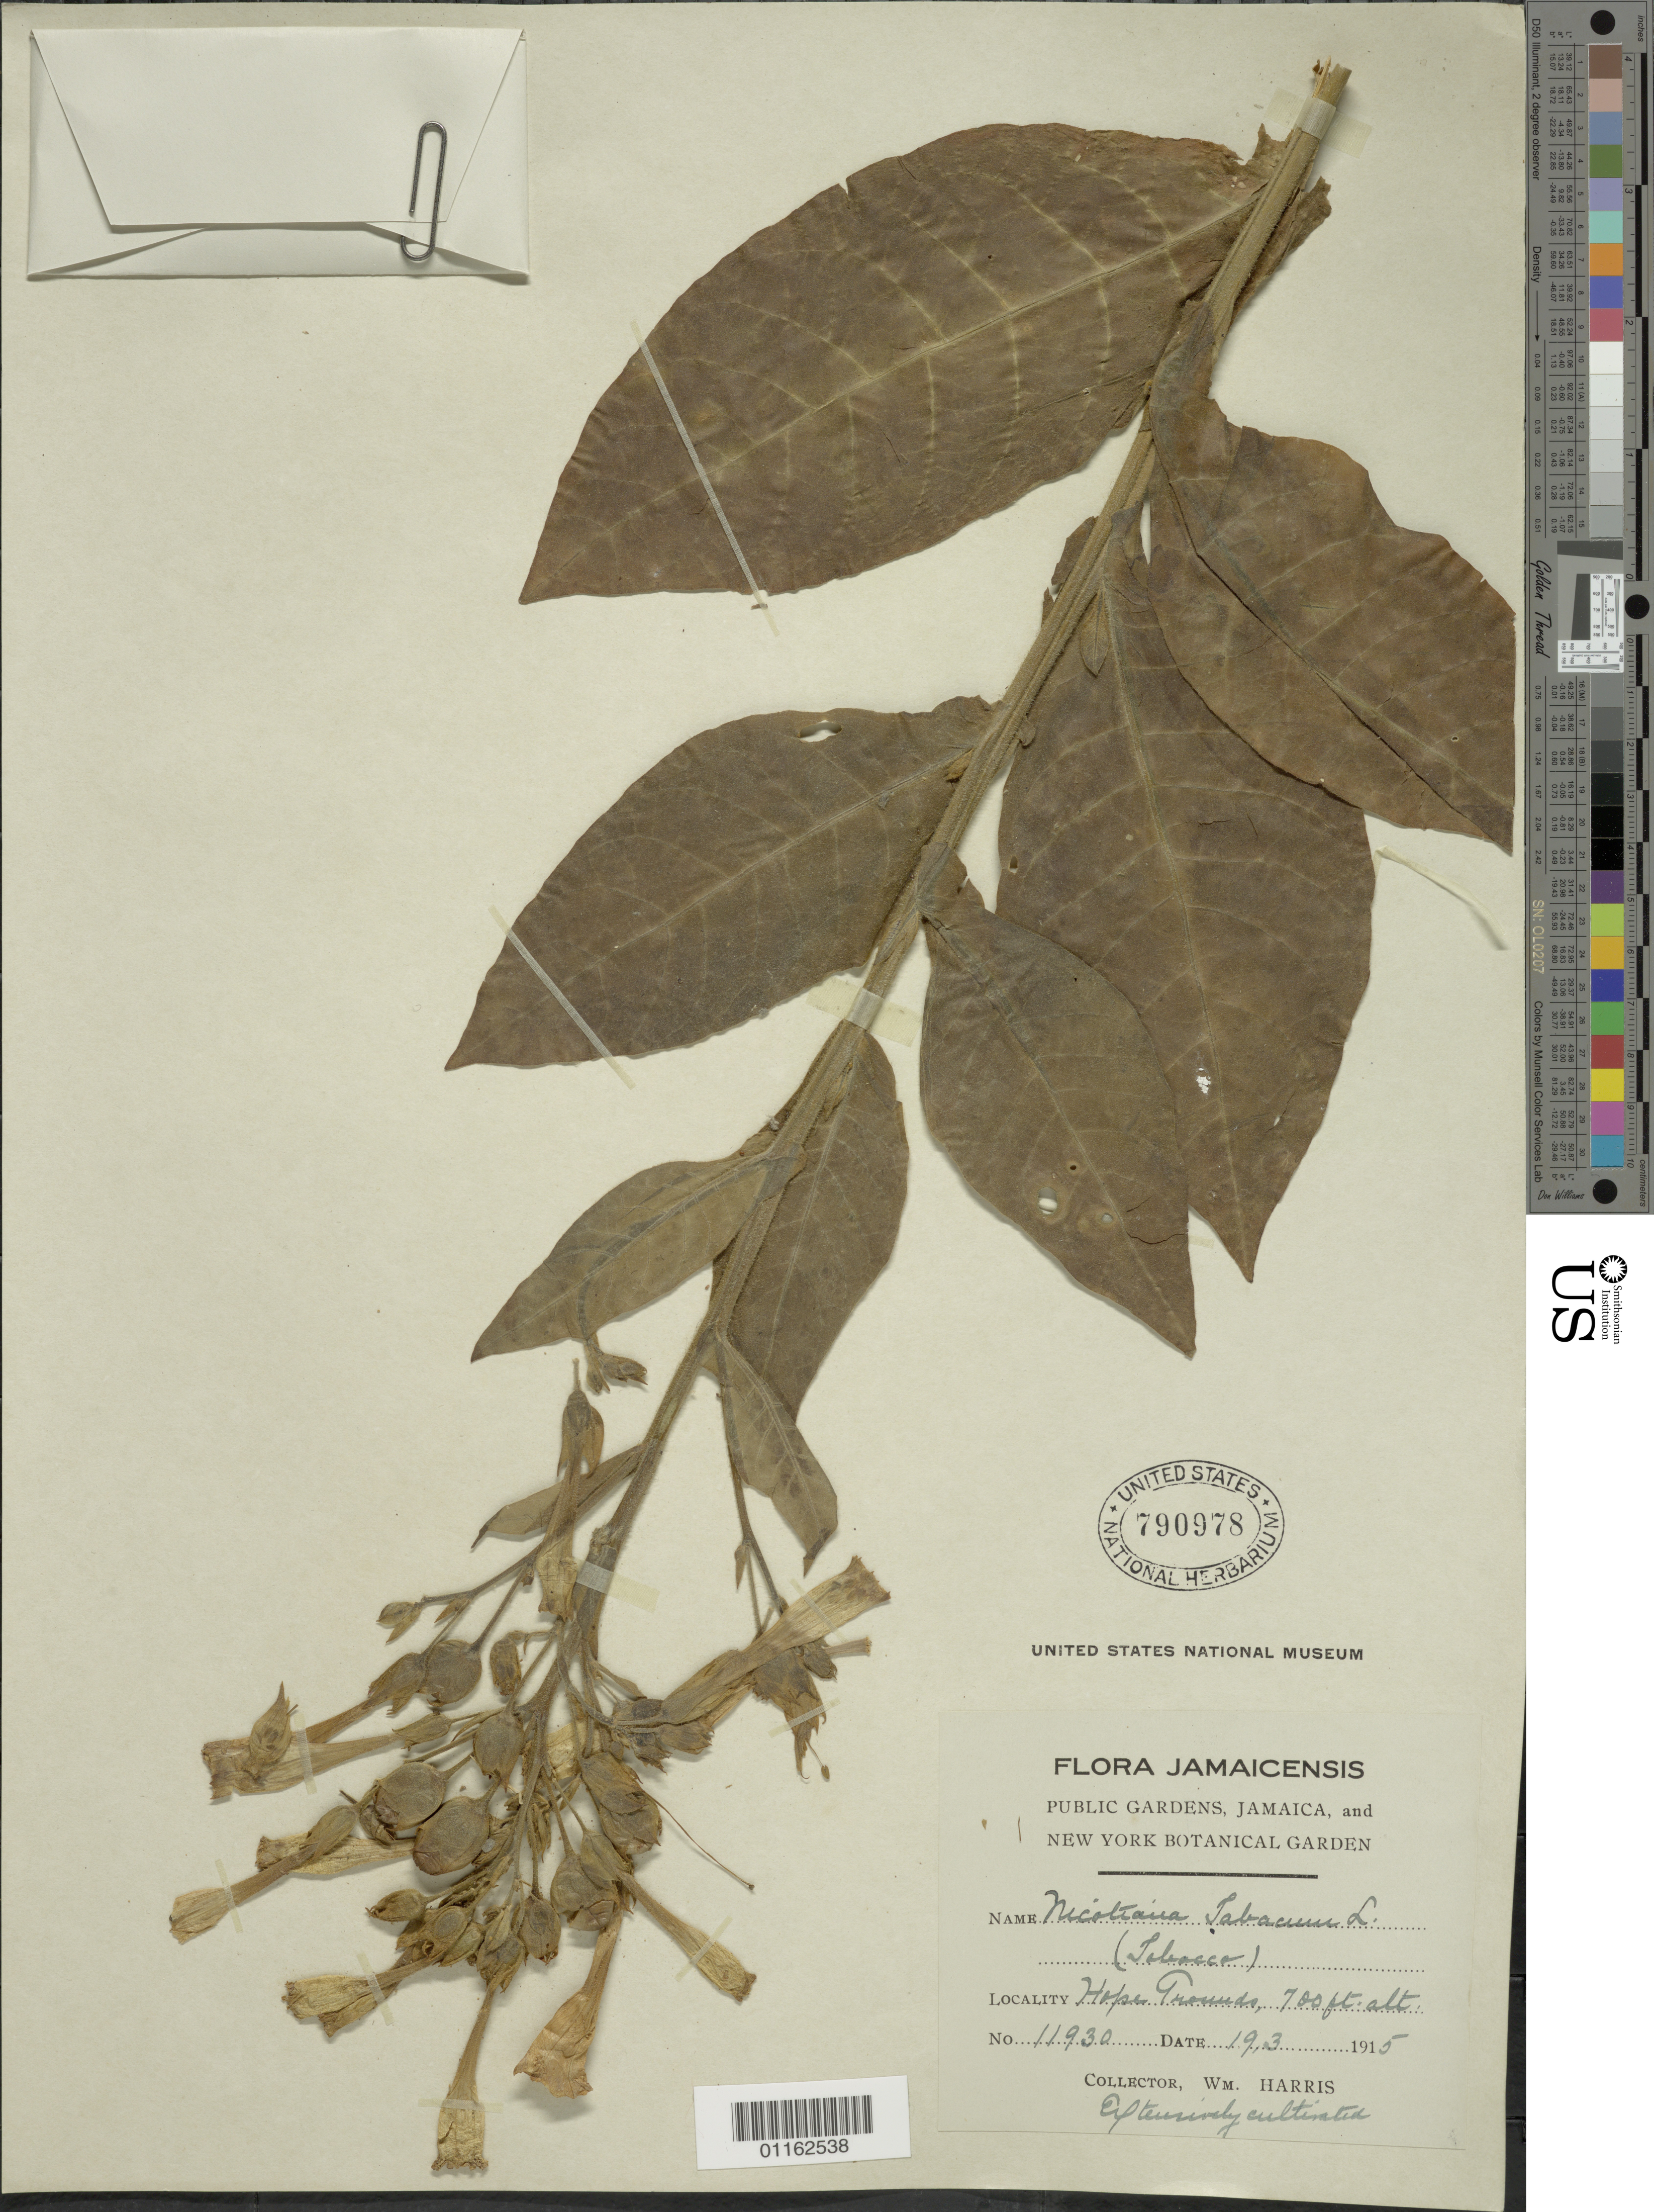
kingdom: Plantae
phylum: Tracheophyta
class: Magnoliopsida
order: Solanales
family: Solanaceae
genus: Nicotiana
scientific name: Nicotiana tabacum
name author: L.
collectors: W. Harris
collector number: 11930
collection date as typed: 19 Mar 1915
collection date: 1915-03-19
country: Jamaica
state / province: Kingston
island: Jamaica I.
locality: Hope Grounds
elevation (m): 213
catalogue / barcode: US 790978